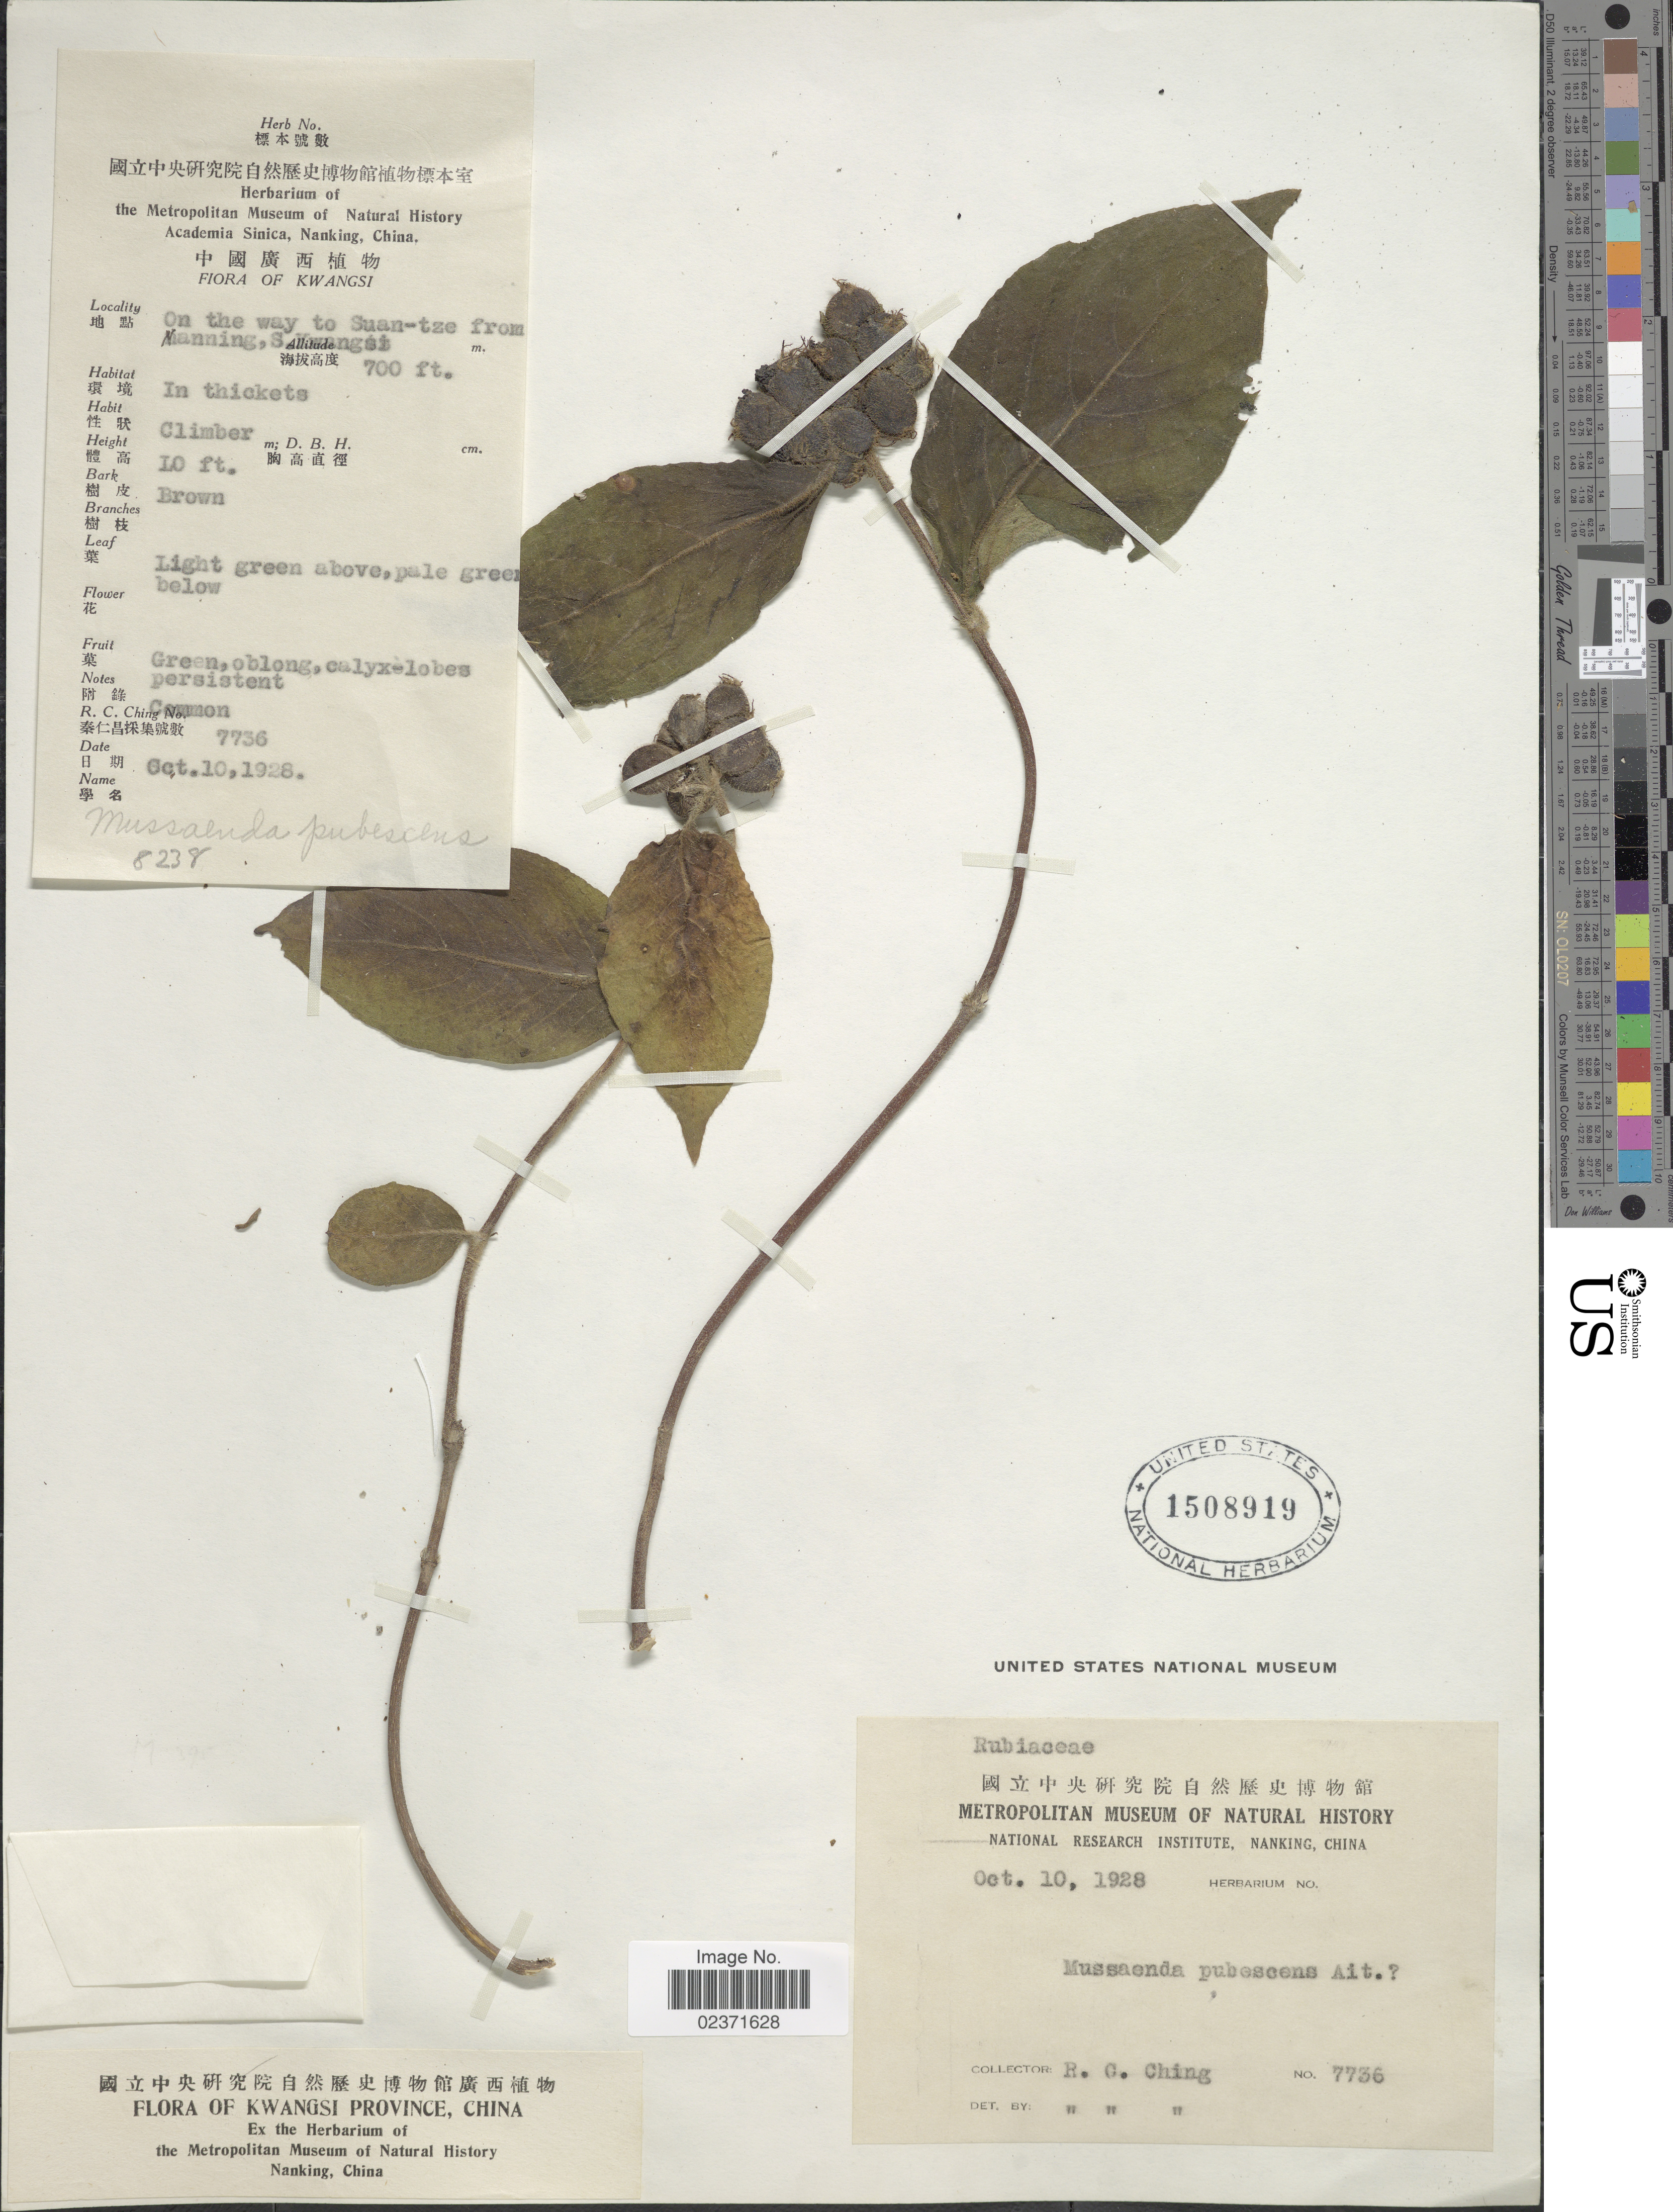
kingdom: Plantae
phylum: Tracheophyta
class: Magnoliopsida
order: Gentianales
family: Rubiaceae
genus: Mussaenda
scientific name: Mussaenda pubescens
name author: W.T. Aiton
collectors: R. C. Ching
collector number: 7736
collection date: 1928-10-10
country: China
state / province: Guangxi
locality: On the way to Suan-tze from Nanning, S. Kwangsi.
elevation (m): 213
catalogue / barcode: US 1508919